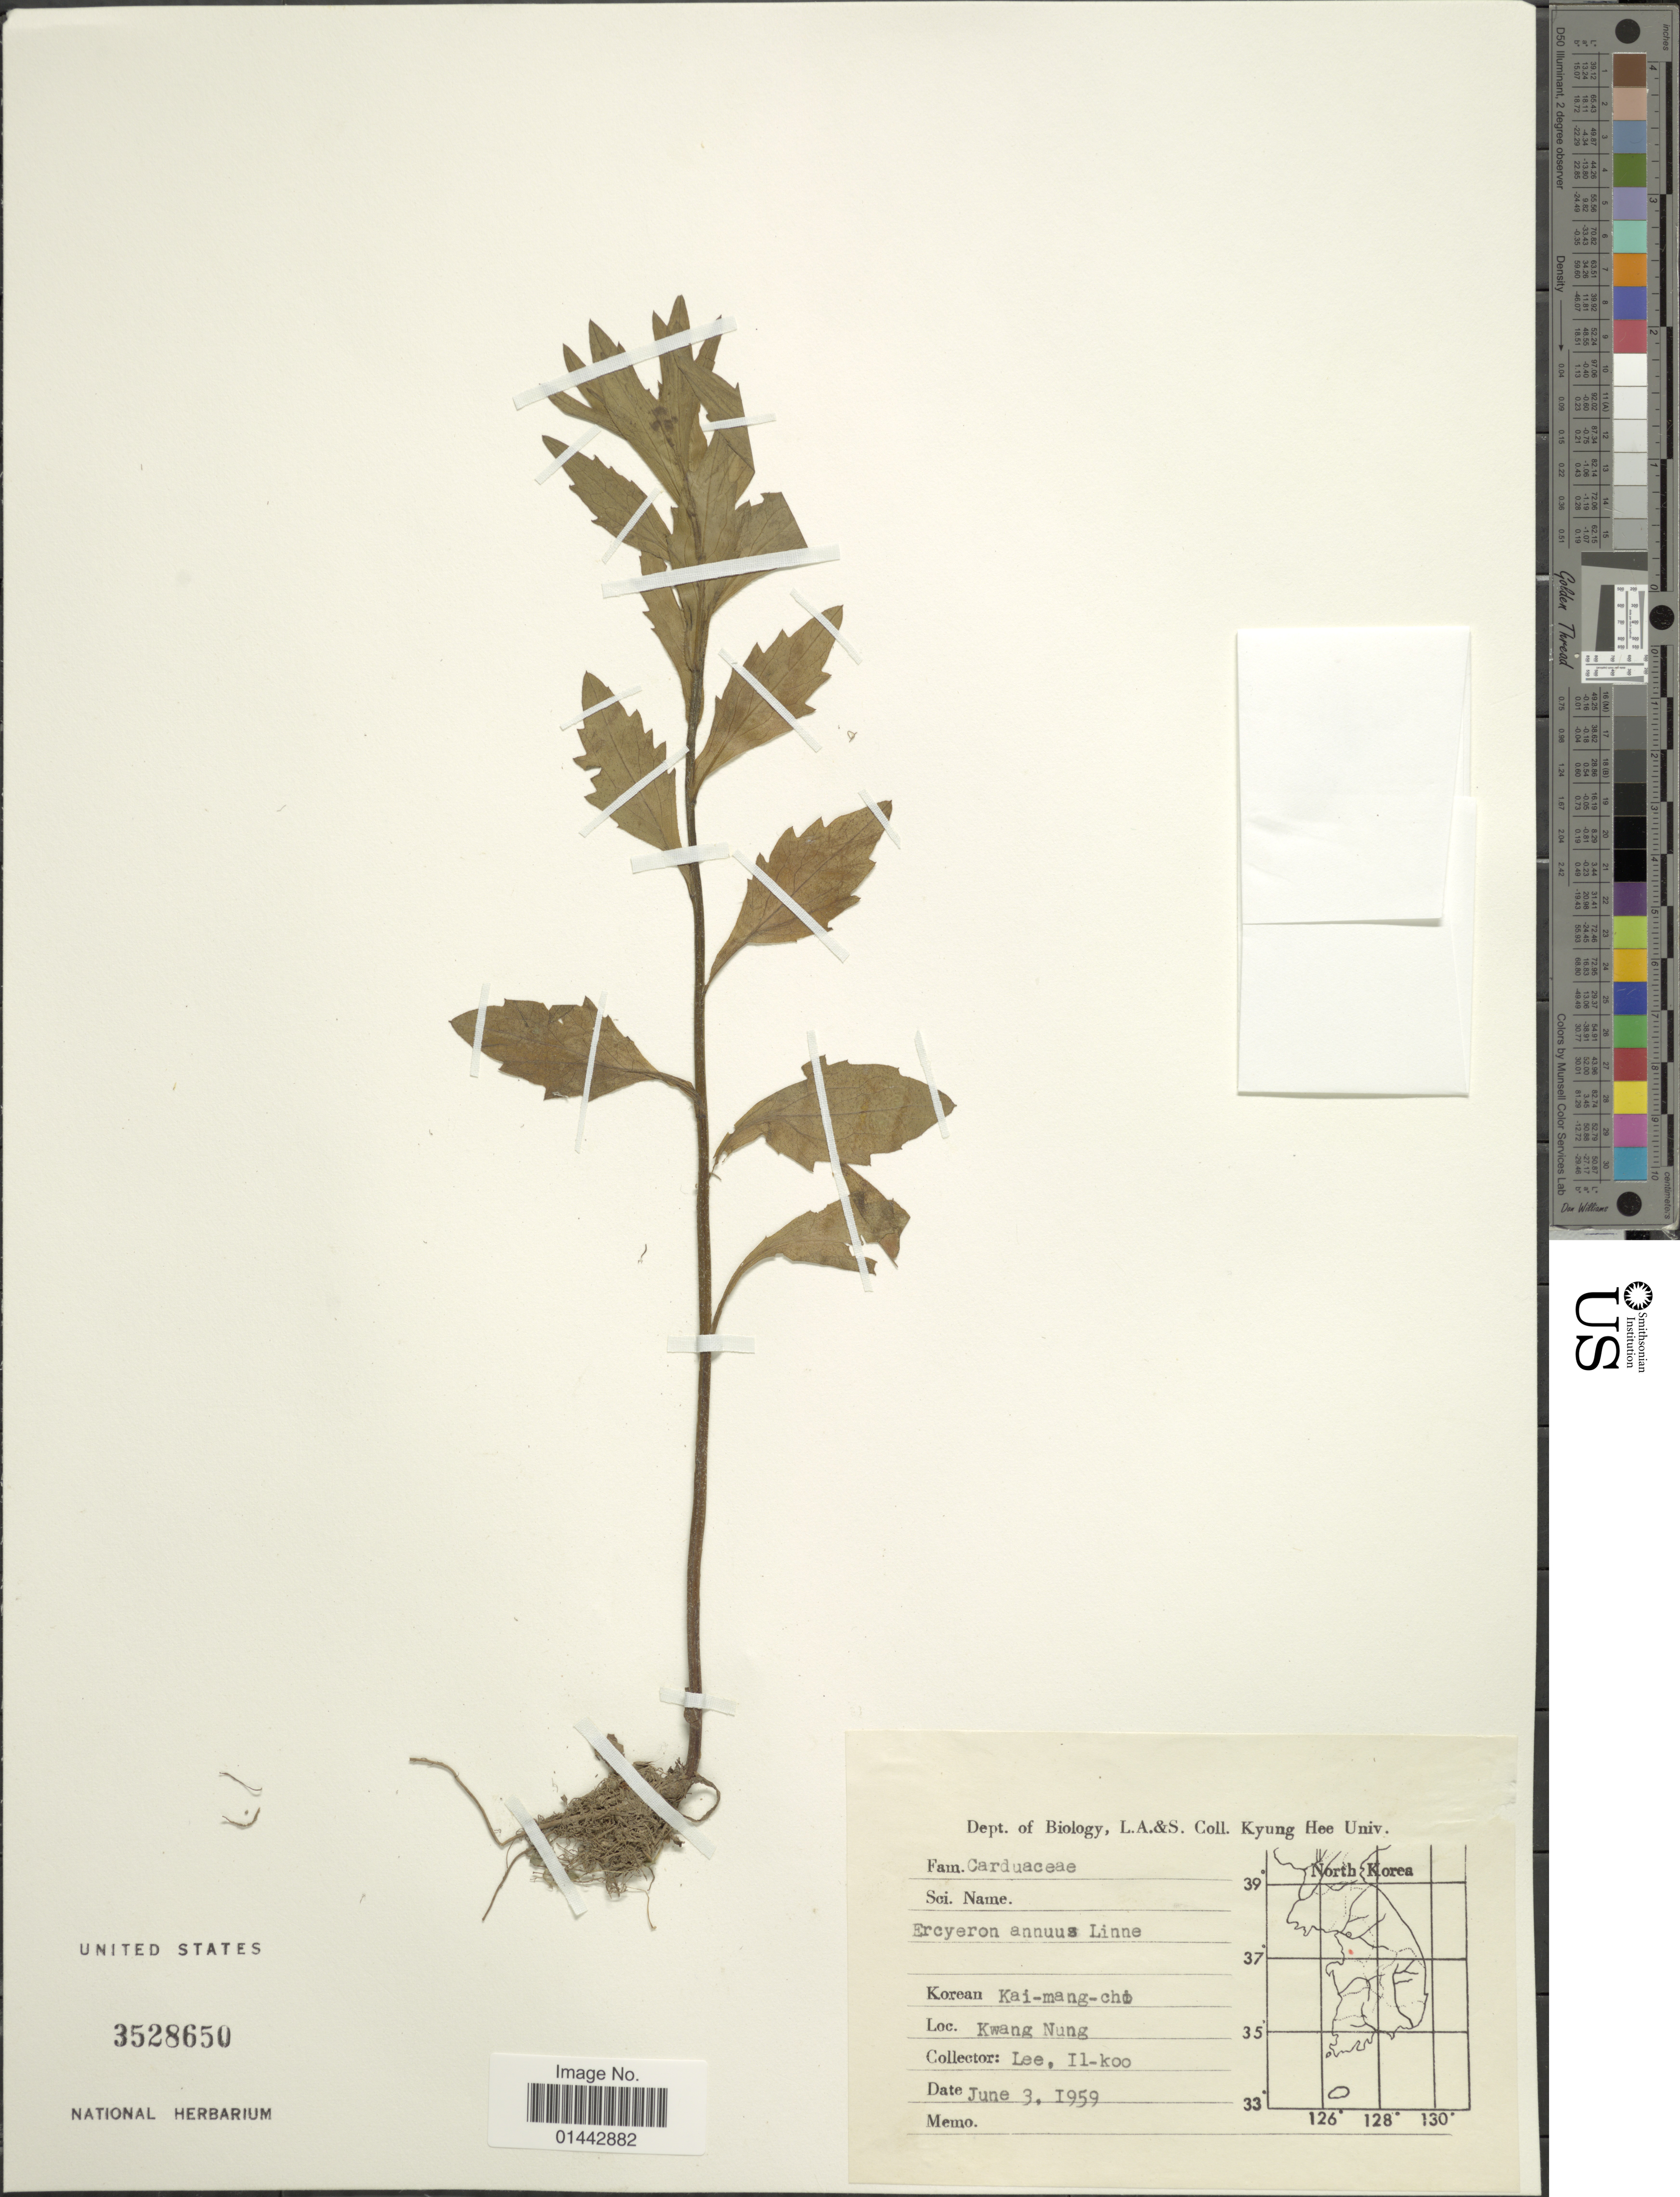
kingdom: Plantae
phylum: Tracheophyta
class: Magnoliopsida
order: Asterales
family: Asteraceae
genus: Erigeron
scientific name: Erigeron annuus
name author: (L.) Pers.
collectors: I. Lee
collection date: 1959-06-03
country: South Korea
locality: Kwang Nung.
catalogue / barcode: US 3528650